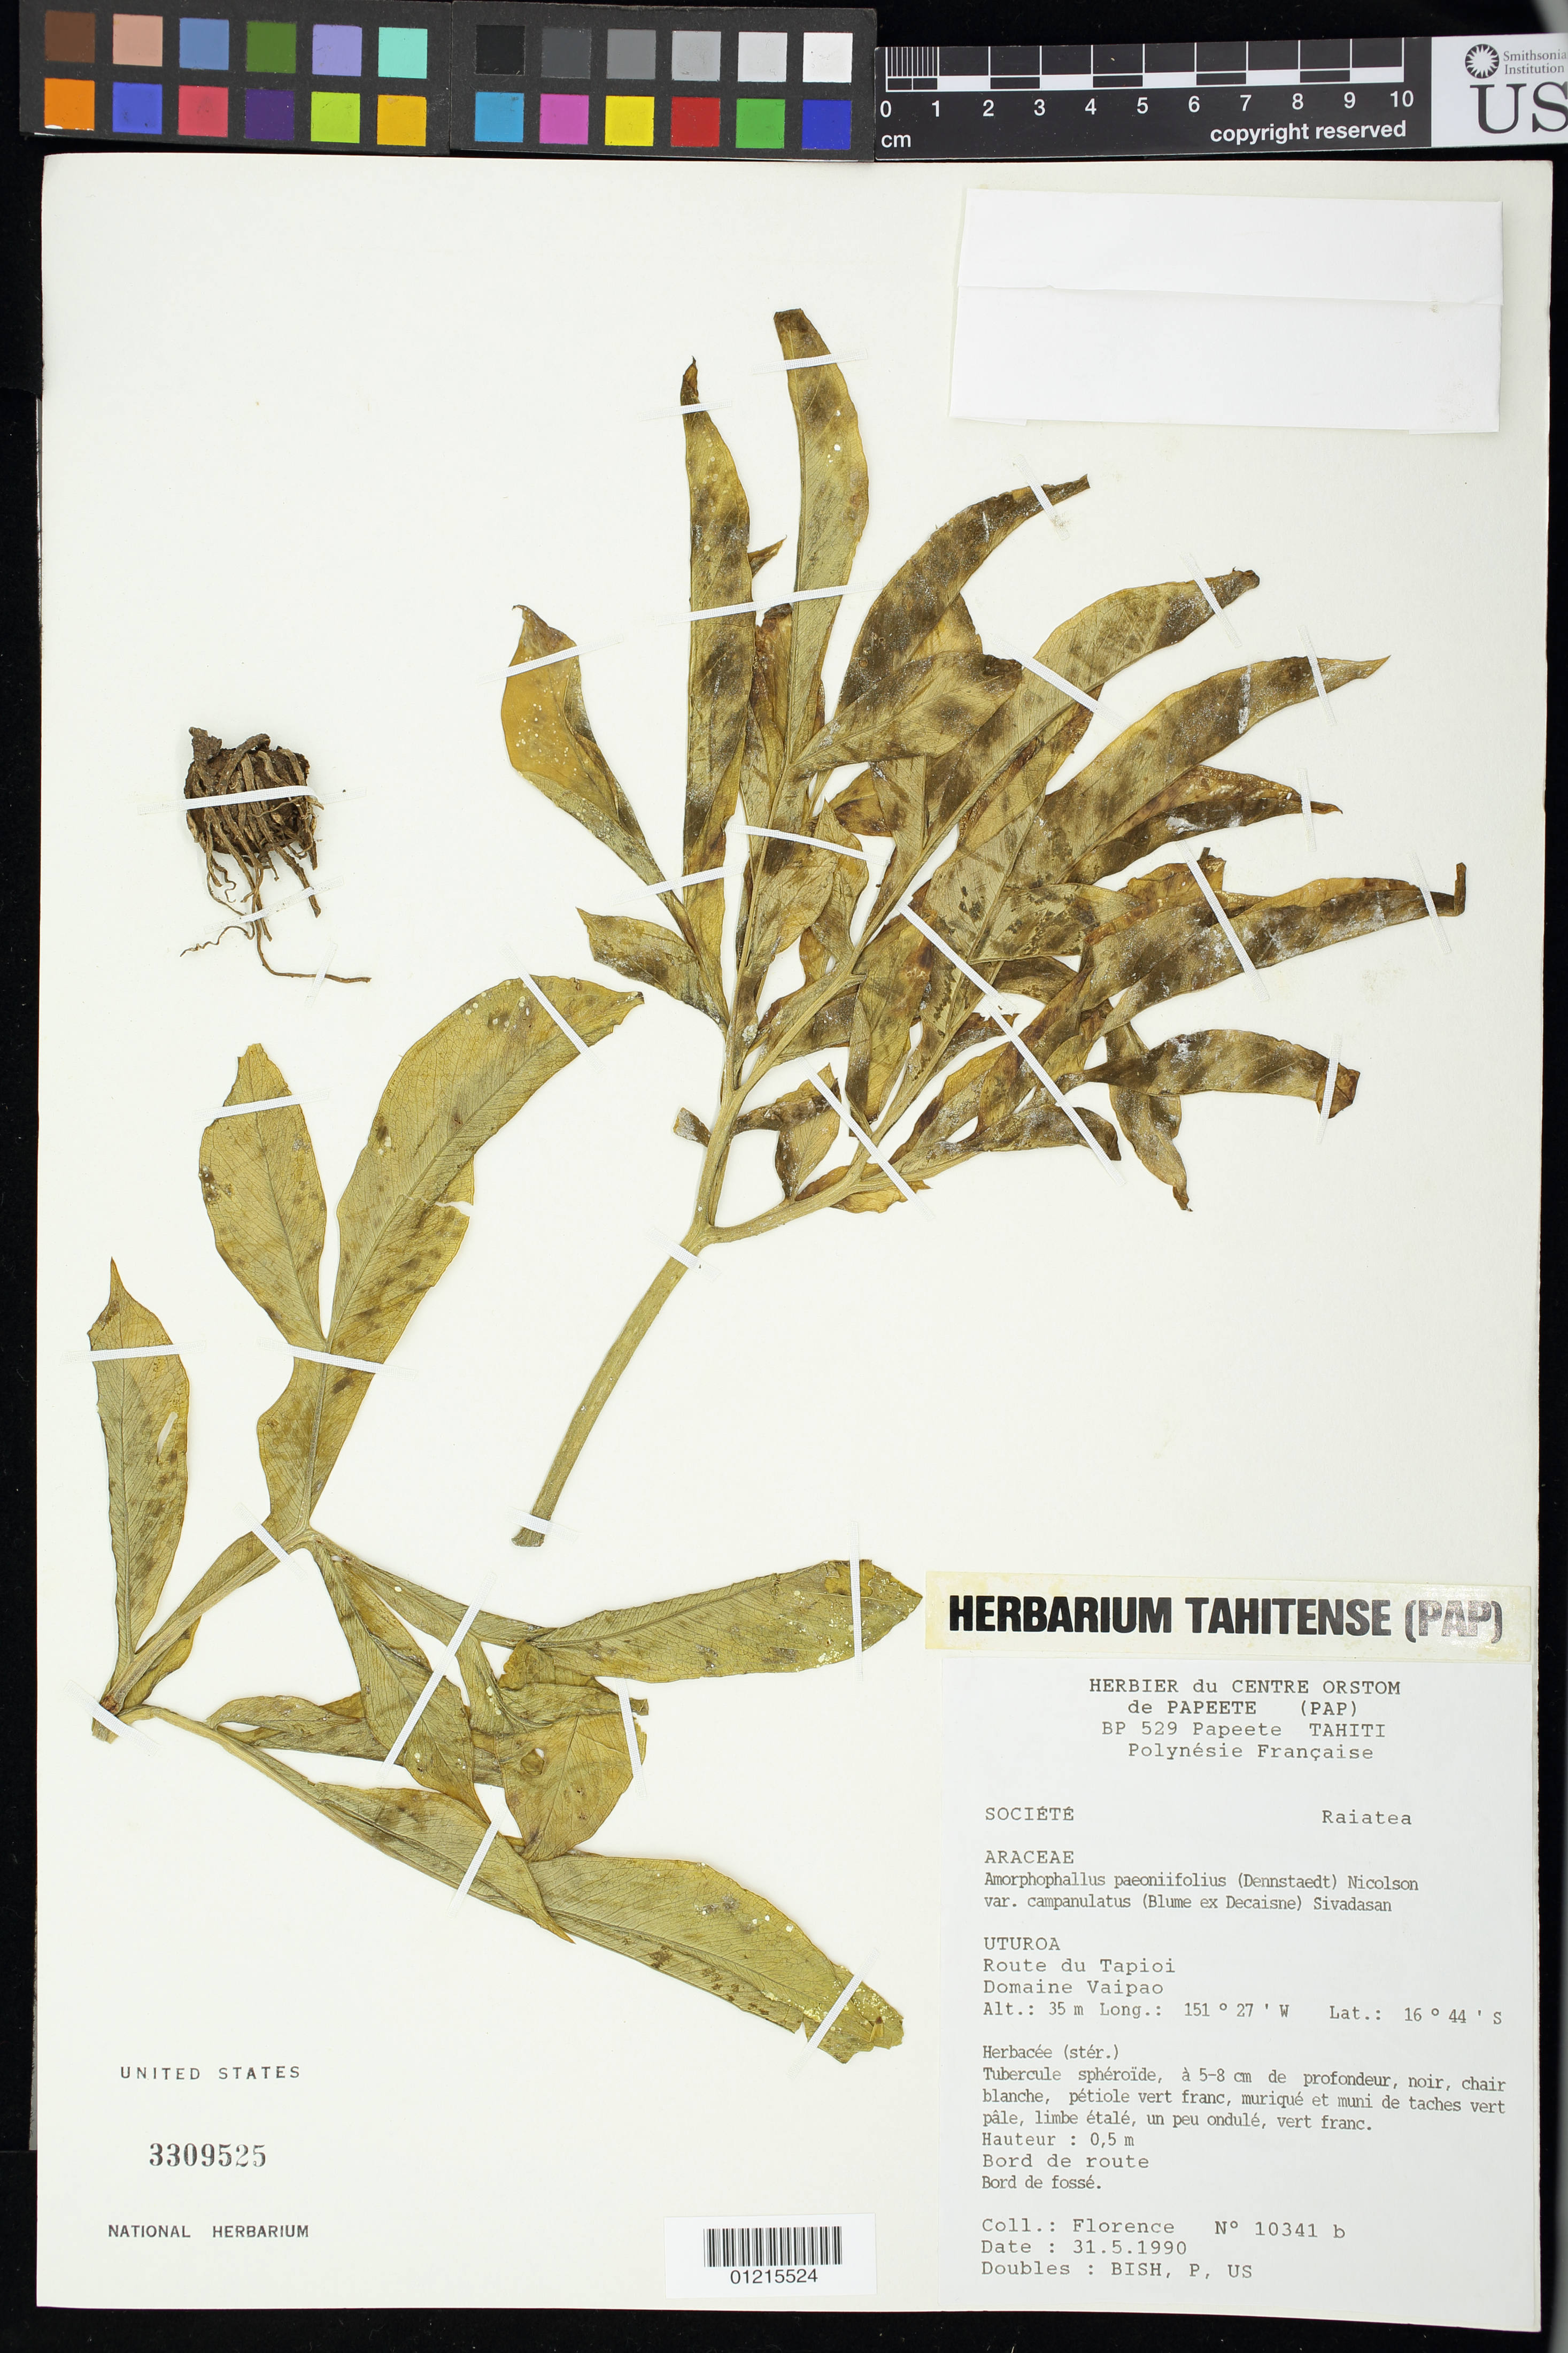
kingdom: Plantae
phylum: Tracheophyta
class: Liliopsida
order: Alismatales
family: Araceae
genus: Amorphophallus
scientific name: Amorphophallus paeoniifolius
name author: (Dennst.) Nicolson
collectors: J. Florence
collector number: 10341b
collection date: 1990-05-31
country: French Polynesia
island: Raiatea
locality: Route de Tapioi, Domaine Vaipao.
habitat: Bord de route, bord du fossè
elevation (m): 35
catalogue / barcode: US 3309525